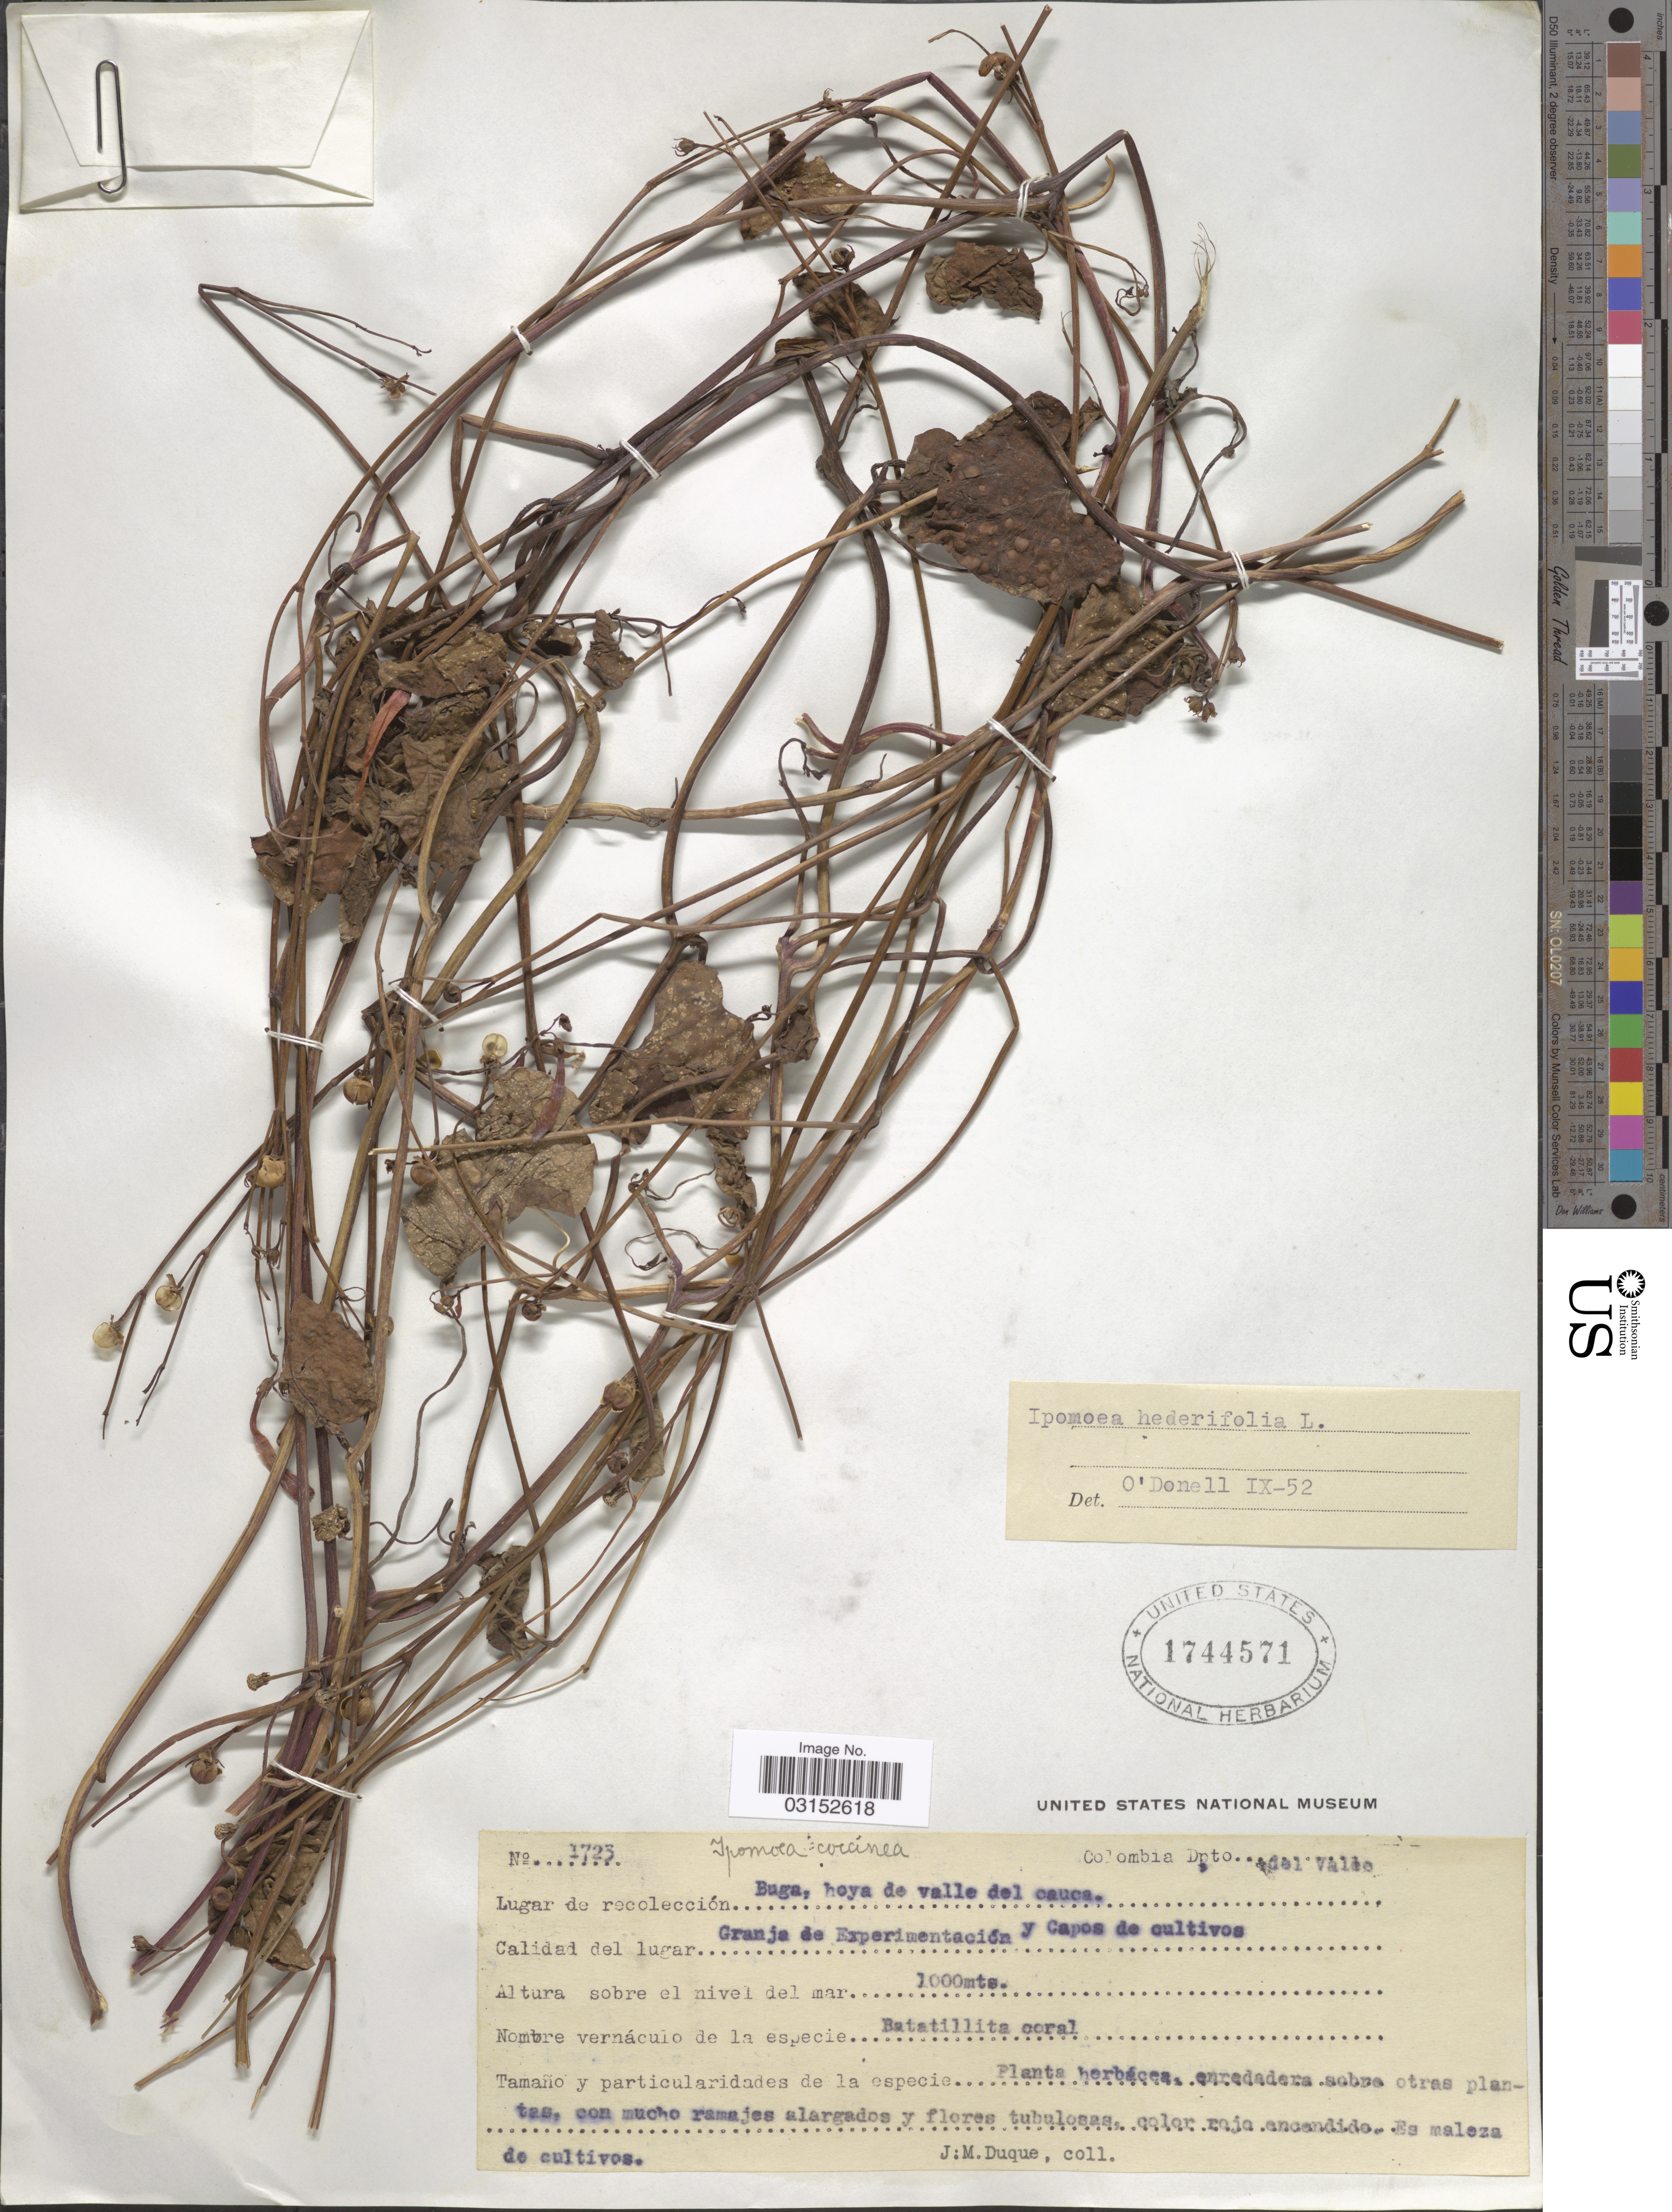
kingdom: Plantae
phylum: Tracheophyta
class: Magnoliopsida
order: Solanales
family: Convolvulaceae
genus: Ipomoea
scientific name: Ipomoea hederifolia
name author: L.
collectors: J. Duque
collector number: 1723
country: Colombia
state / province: Valle del Cauca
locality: Dpto. del Valle, Buga, hoya de valle del cauca.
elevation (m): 1000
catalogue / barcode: US 1744571